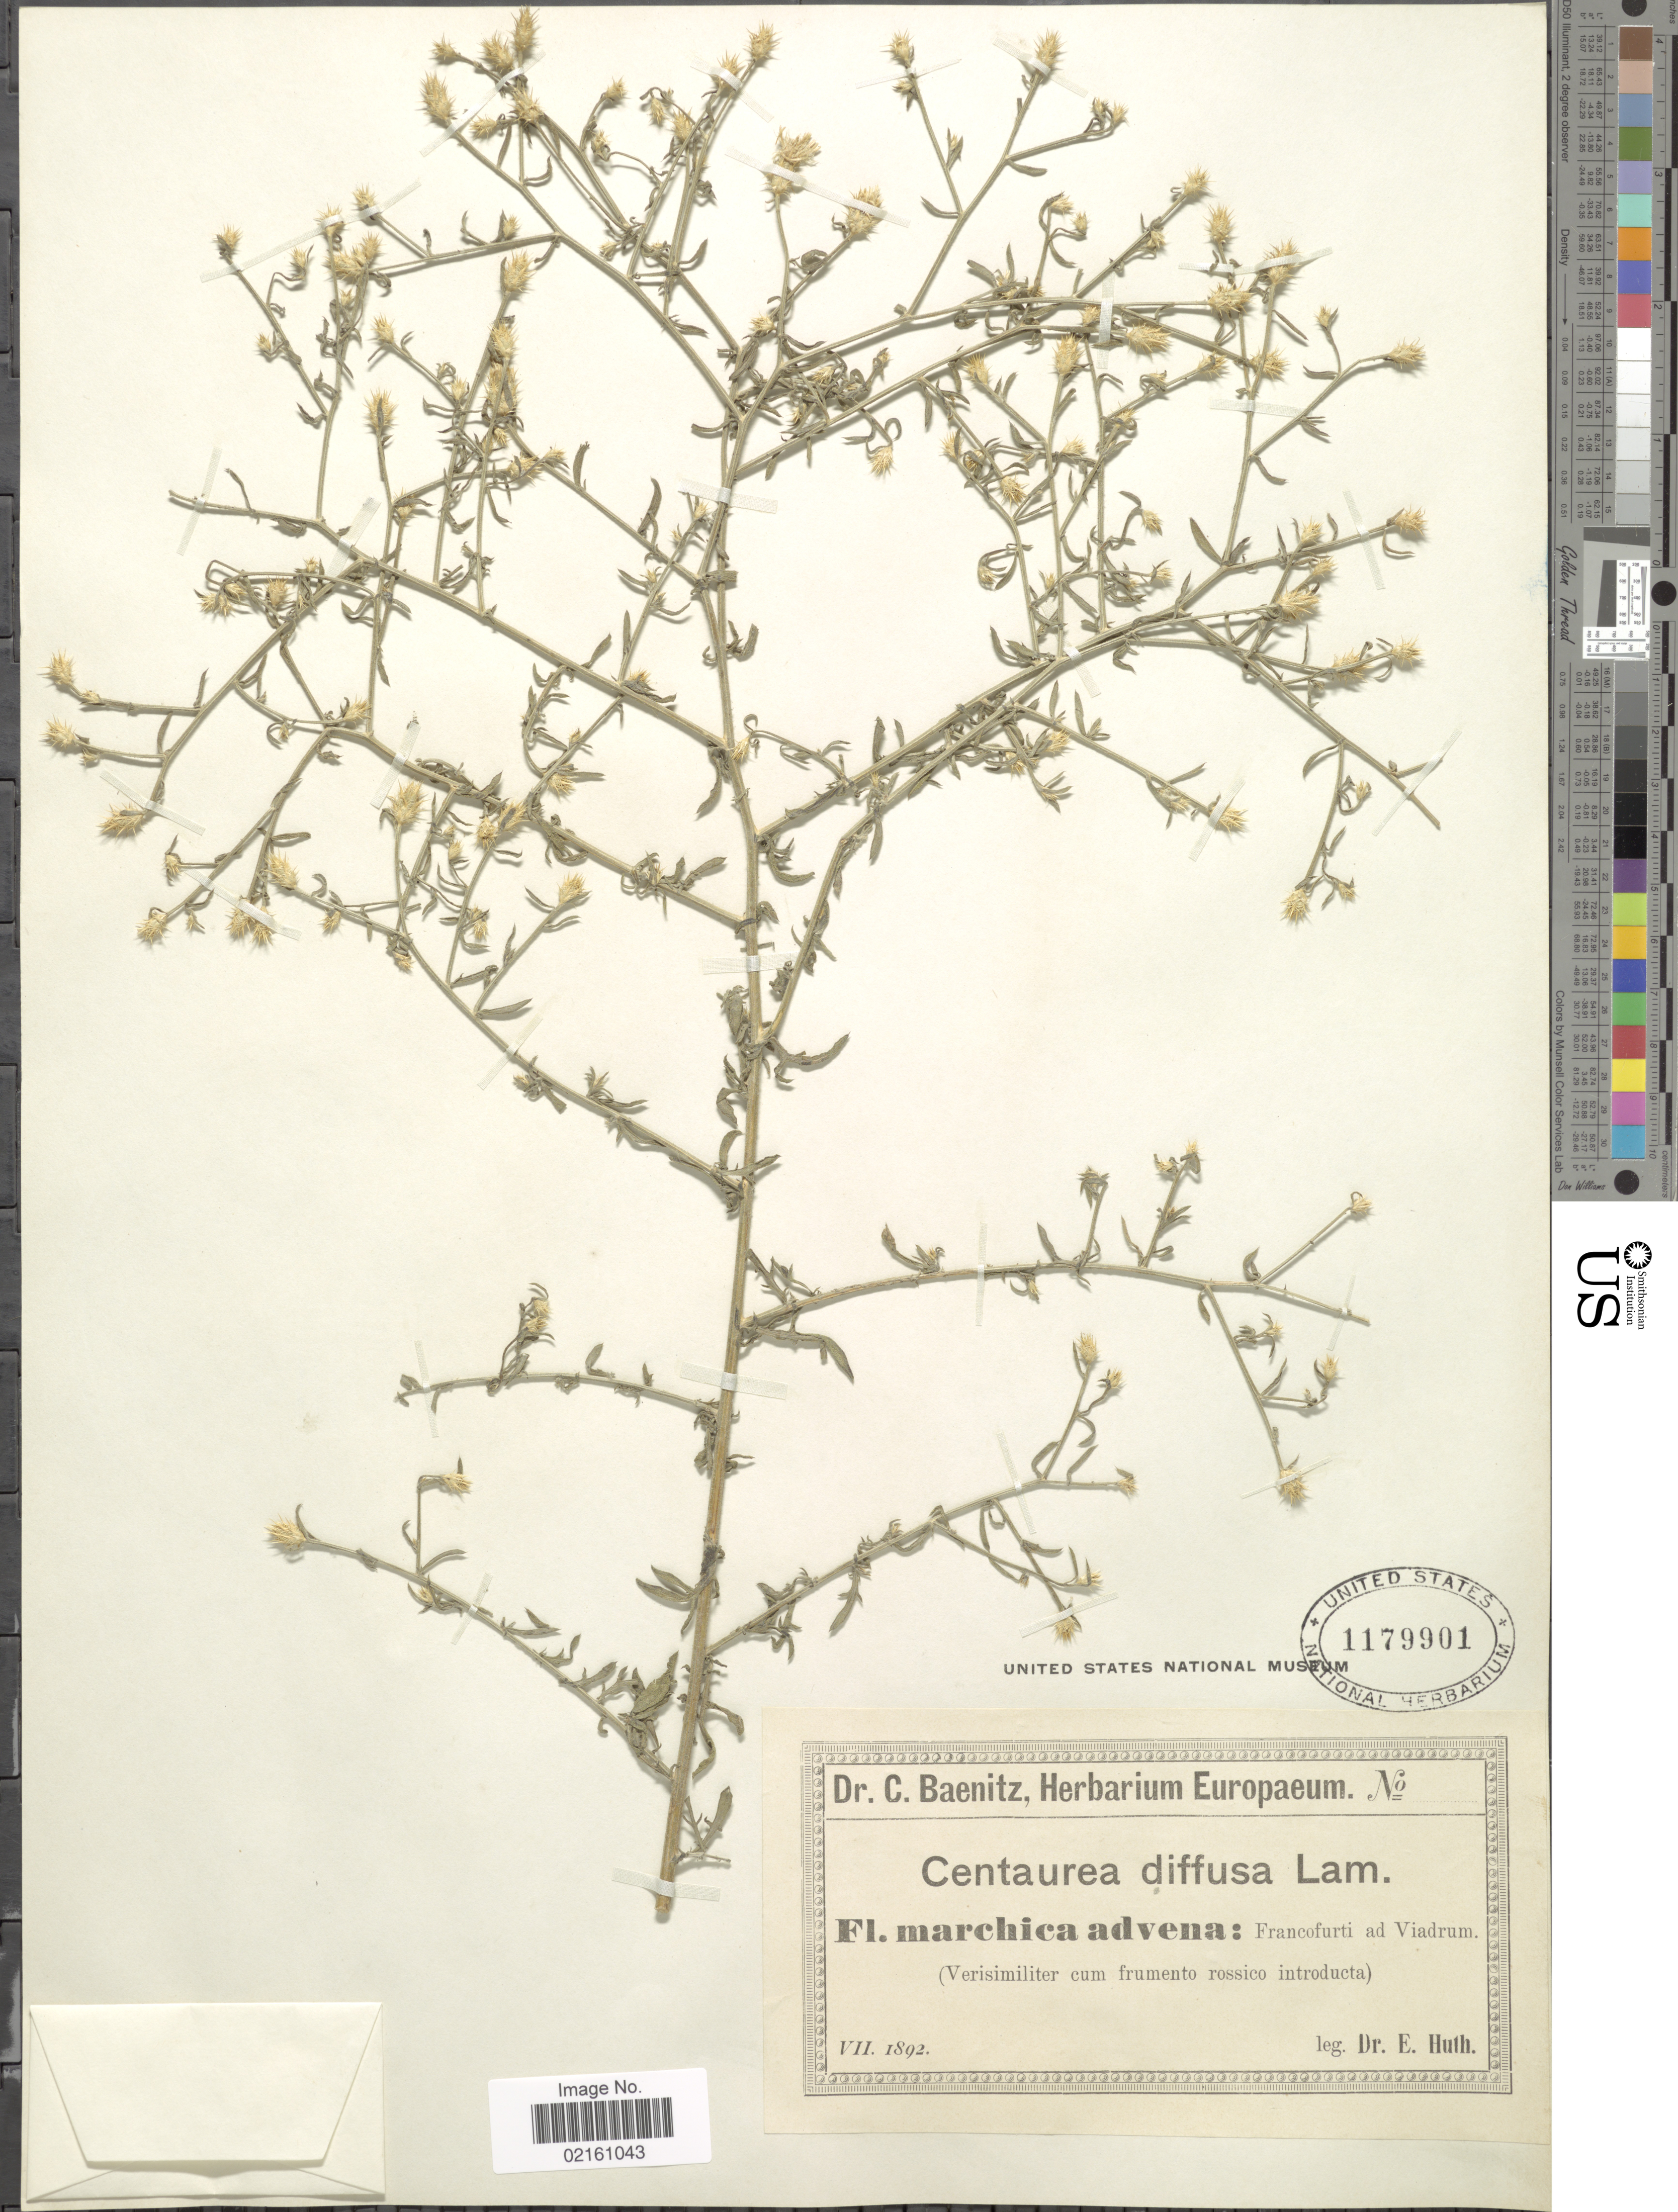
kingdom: Plantae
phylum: Tracheophyta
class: Magnoliopsida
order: Asterales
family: Asteraceae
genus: Centaurea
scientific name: Centaurea diffusa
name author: Lam.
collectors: E. Huth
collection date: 1892-07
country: Germany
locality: Francofurti ad Viadrum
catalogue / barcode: US 1179901